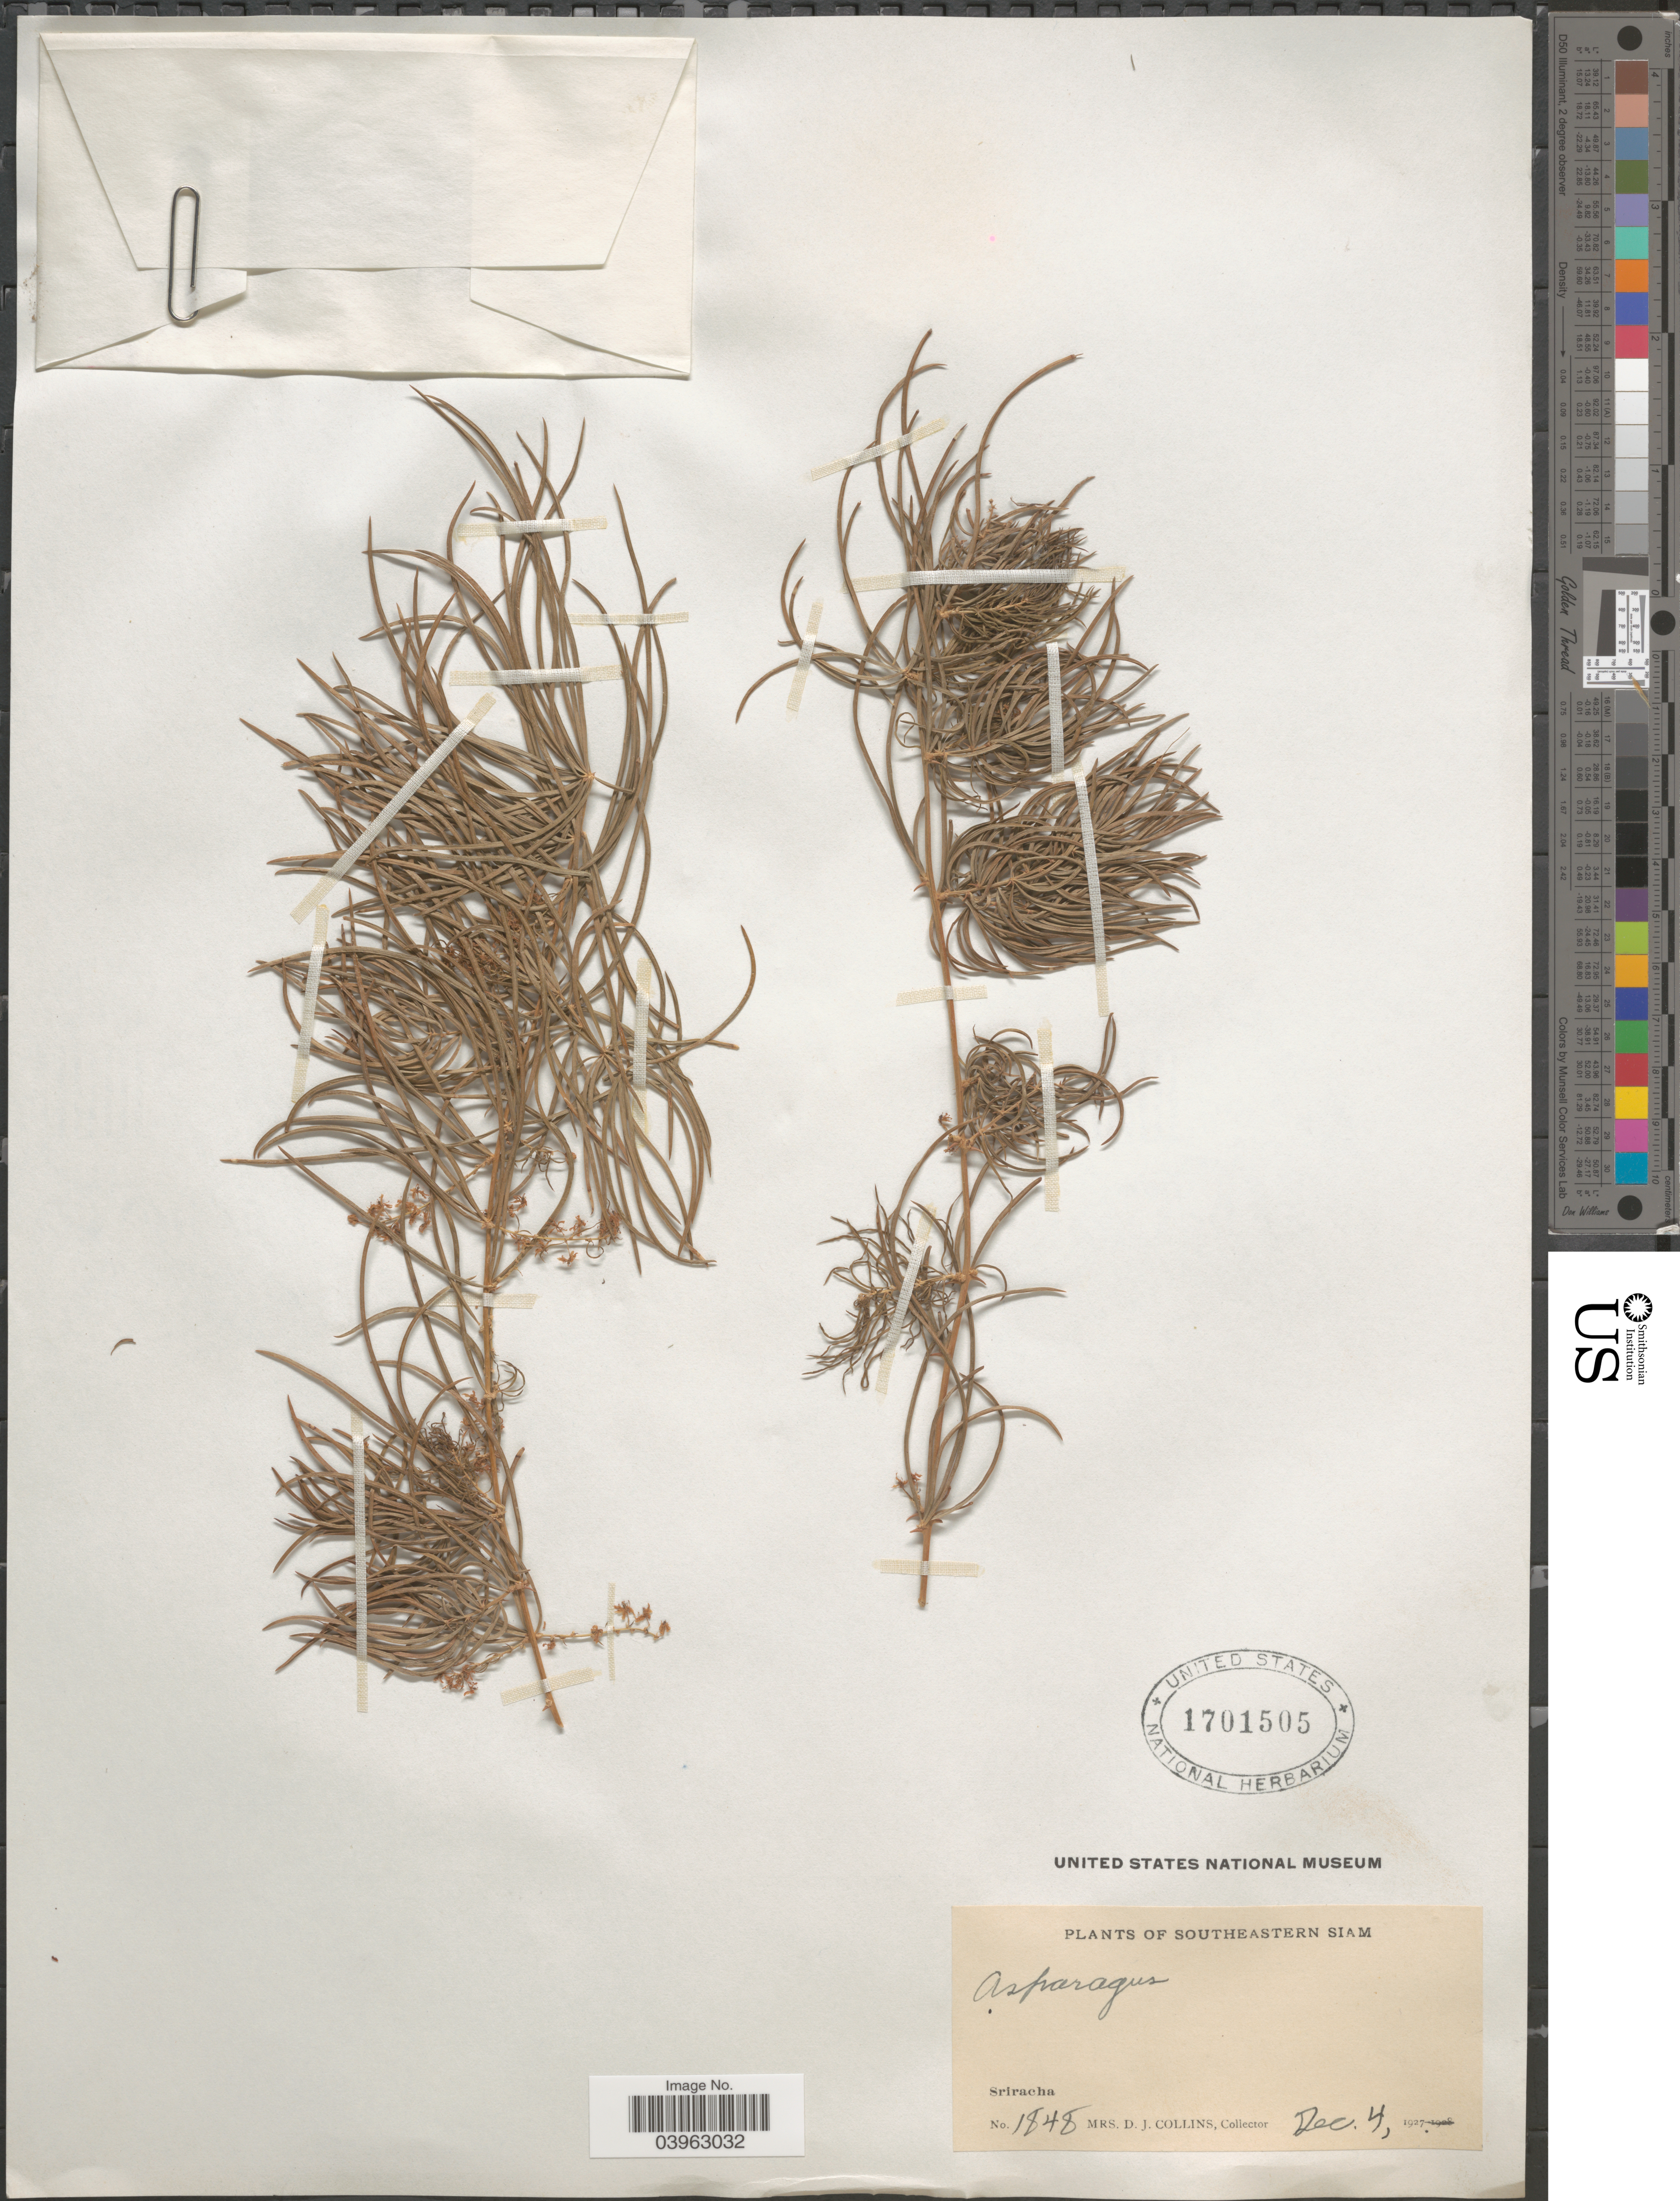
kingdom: Plantae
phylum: Tracheophyta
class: Liliopsida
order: Asparagales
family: Asparagaceae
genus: Asparagus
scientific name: Asparagus sp.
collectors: Mrs. D. J. Collins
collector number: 1848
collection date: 1927-12-04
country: Thailand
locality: Southeastern Siam. Sriracha.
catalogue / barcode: US 1701505